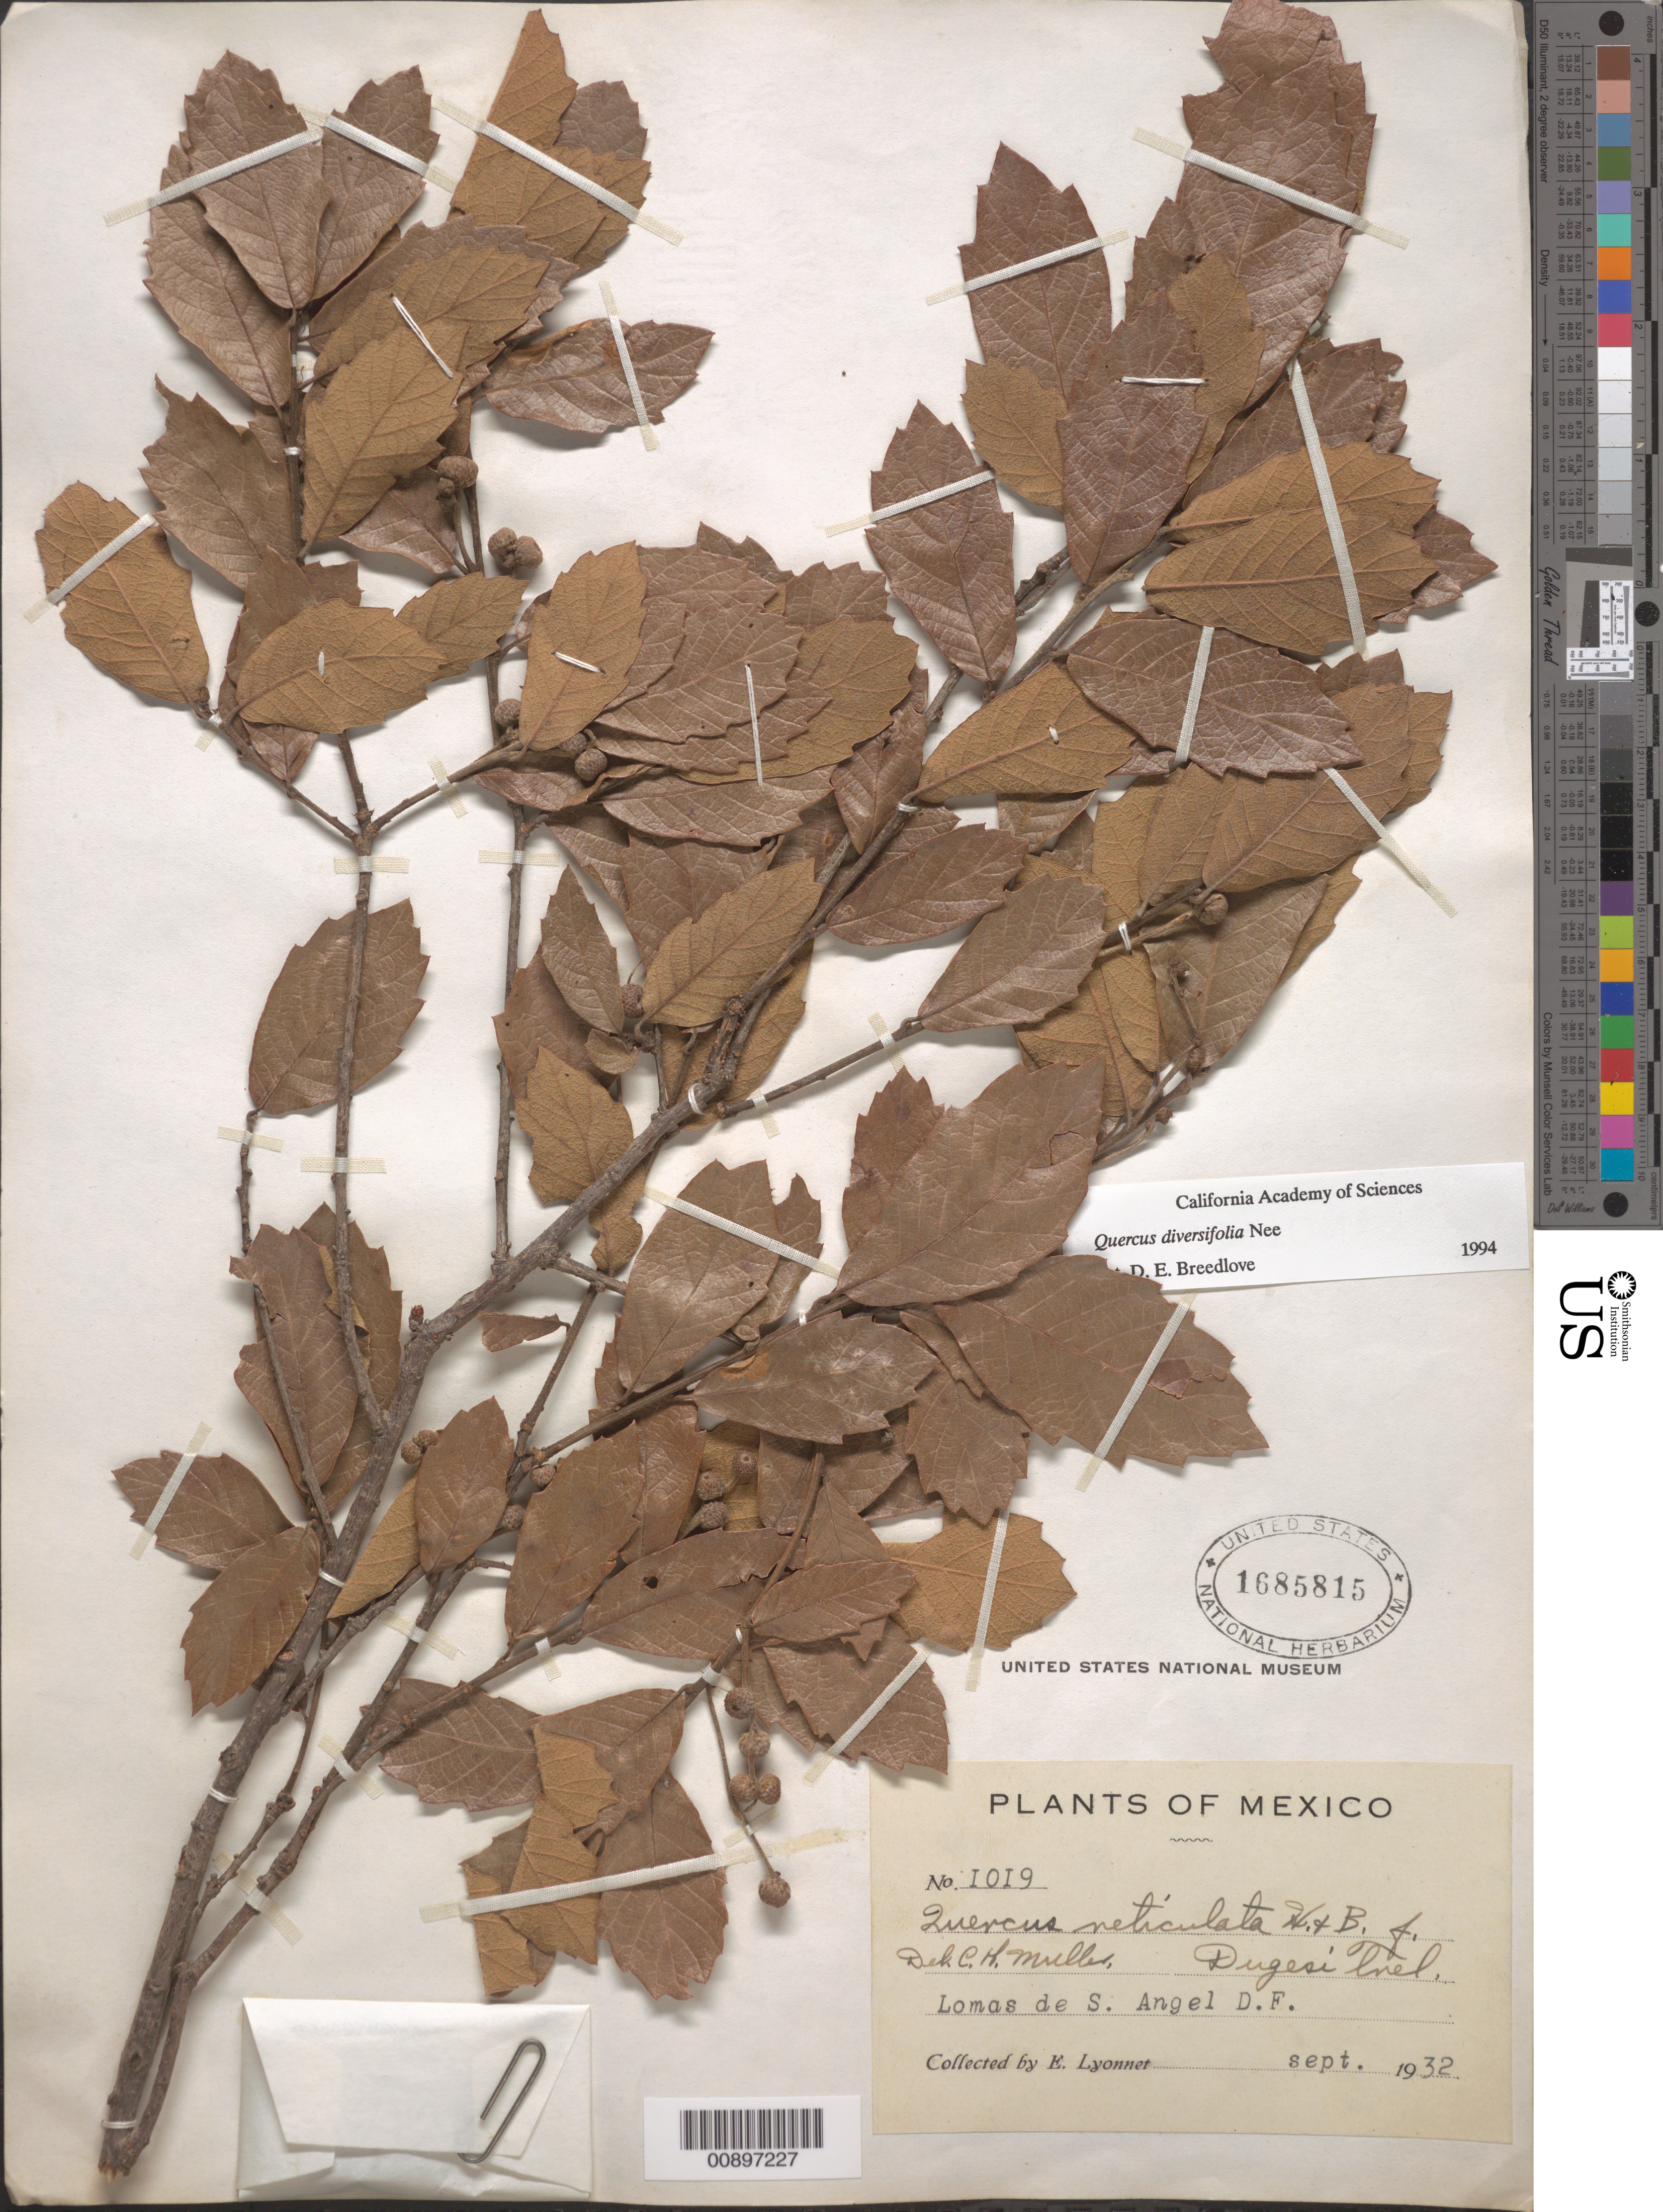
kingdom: Plantae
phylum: Tracheophyta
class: Magnoliopsida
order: Fagales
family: Fagaceae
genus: Quercus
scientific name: Quercus diversifolia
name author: Née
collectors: Bro. E. Lyonnet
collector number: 1019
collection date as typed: Sep 1932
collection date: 1932-09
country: Mexico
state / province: Distrito Federal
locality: Lomas de S. Angel, D.F.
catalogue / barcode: US 1685815